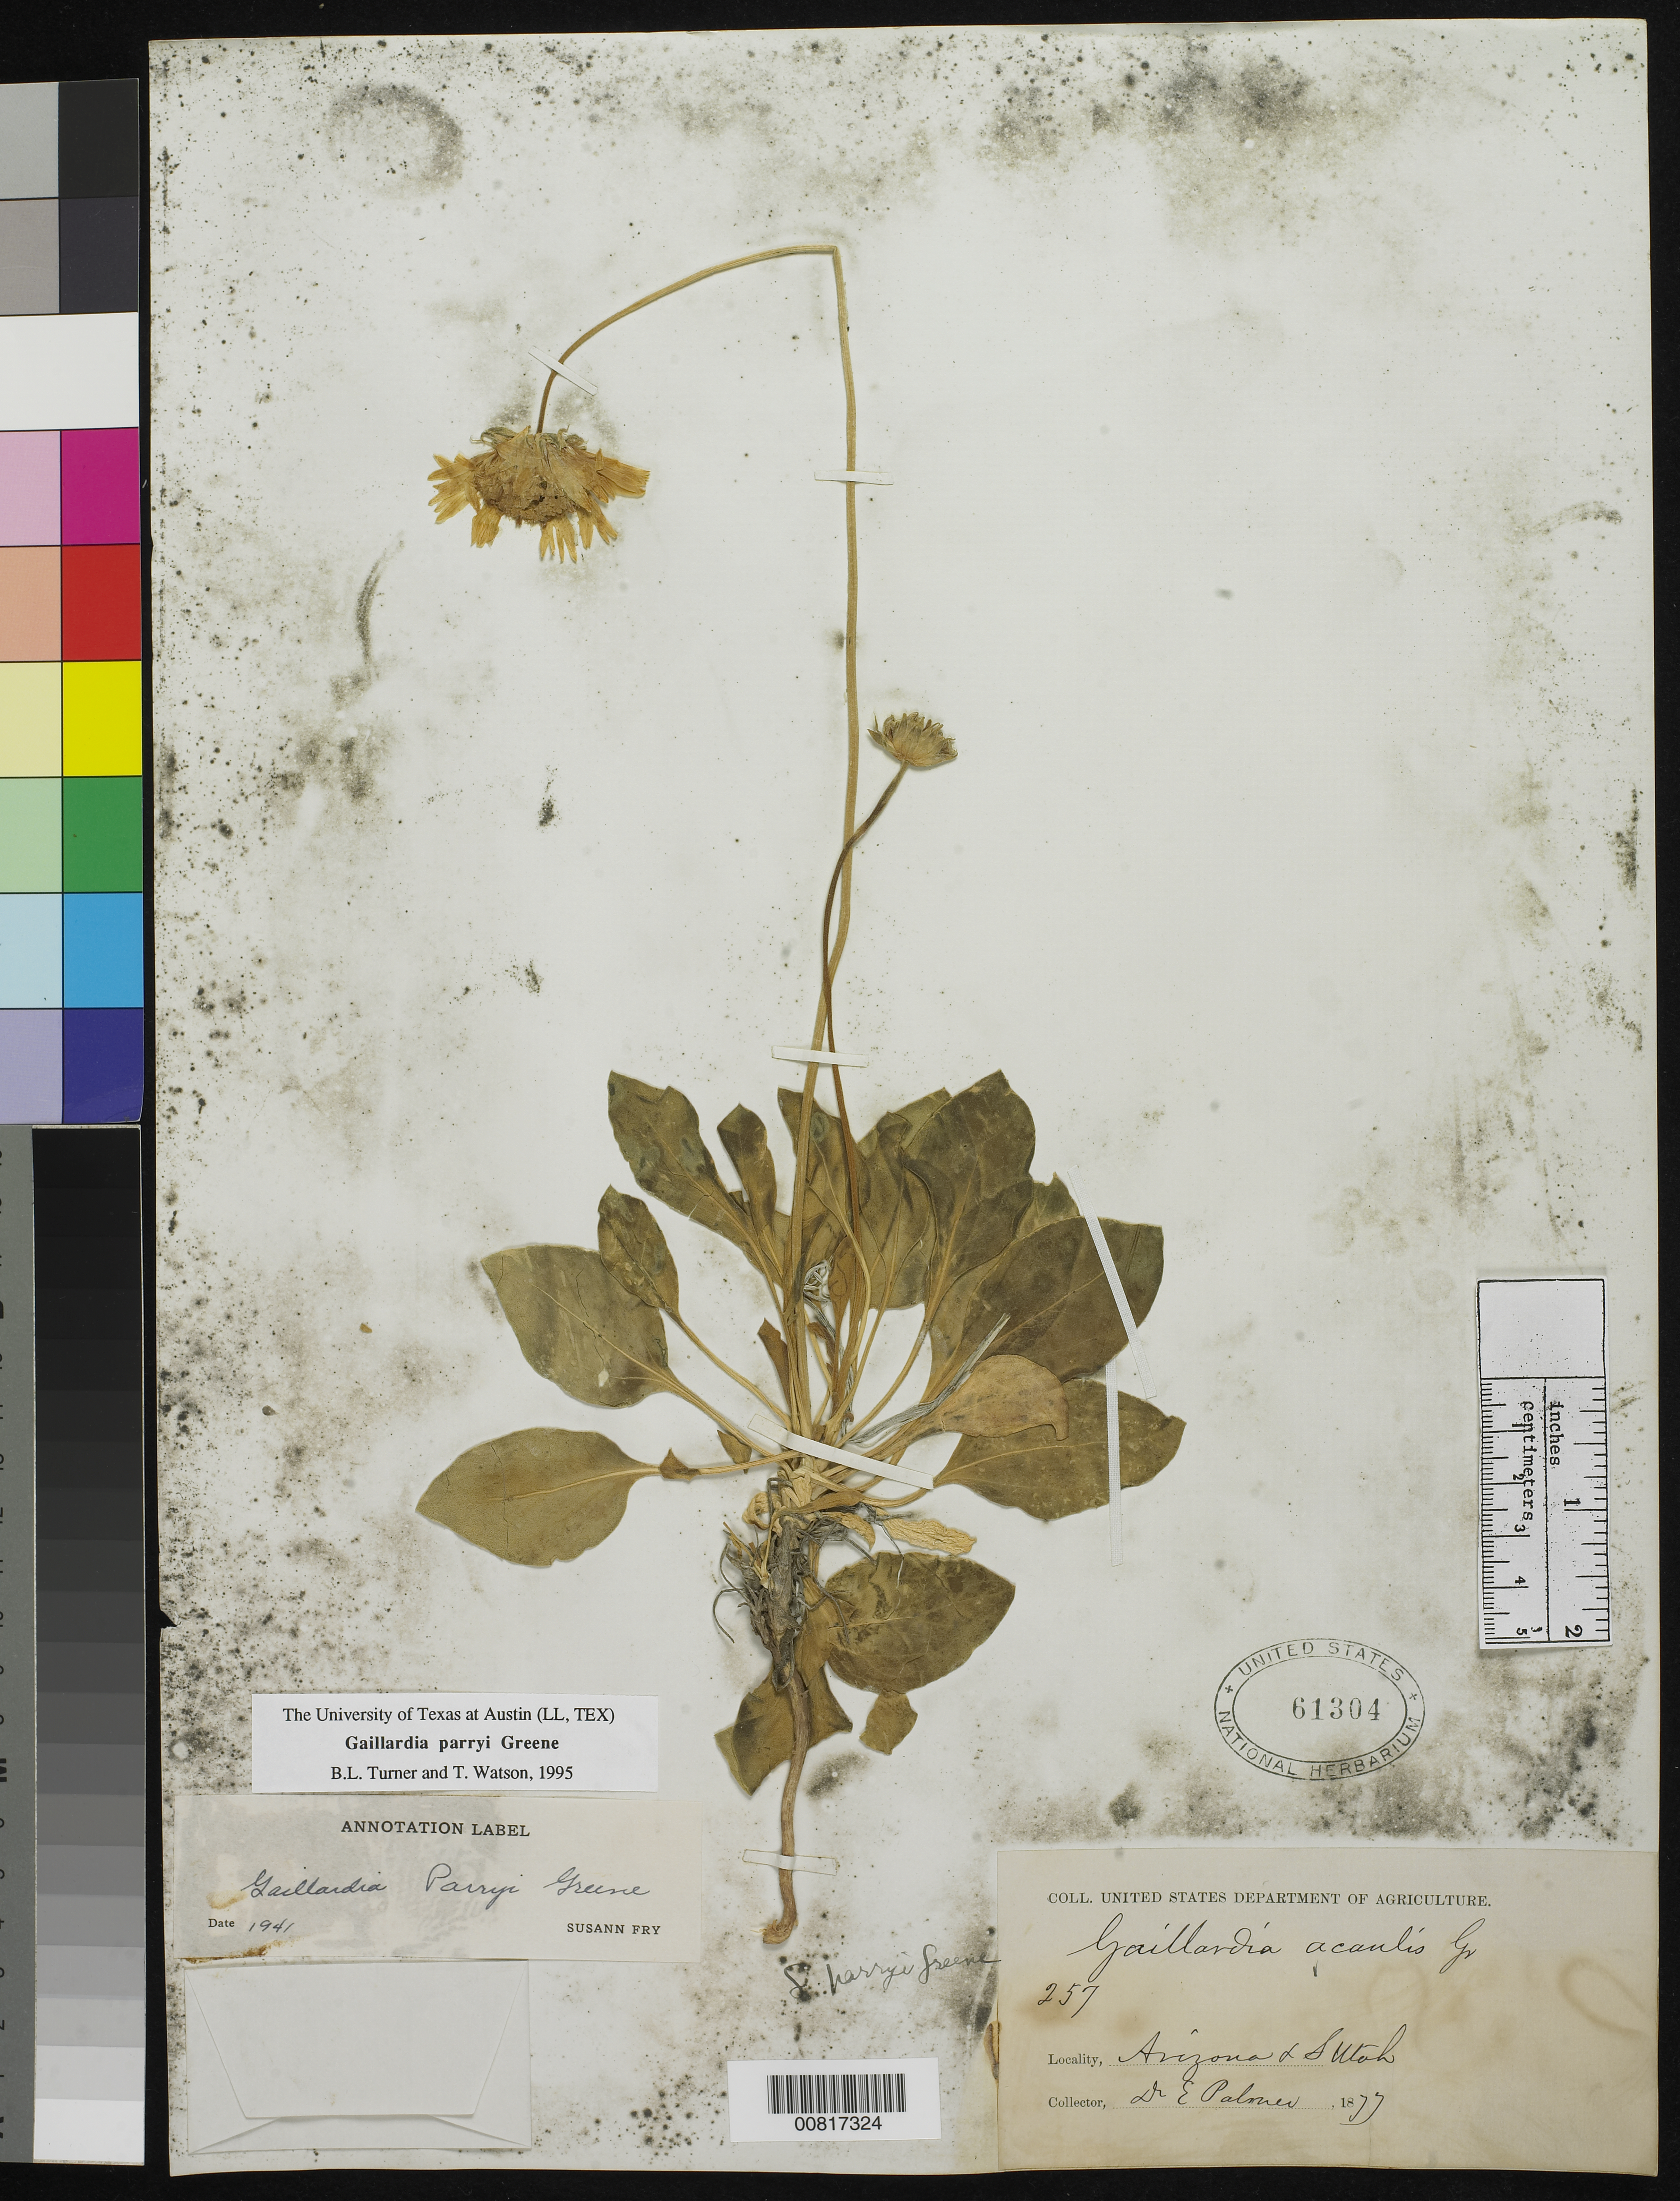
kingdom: Plantae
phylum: Tracheophyta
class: Magnoliopsida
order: Asterales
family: Asteraceae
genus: Gaillardia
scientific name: Gaillardia parryi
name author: Greene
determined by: Turner, B. L.; Watson, T.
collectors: E. Palmer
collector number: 257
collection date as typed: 1877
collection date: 1877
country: United States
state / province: Arizona / Utah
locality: Arizona & South Utah.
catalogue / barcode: US 61304